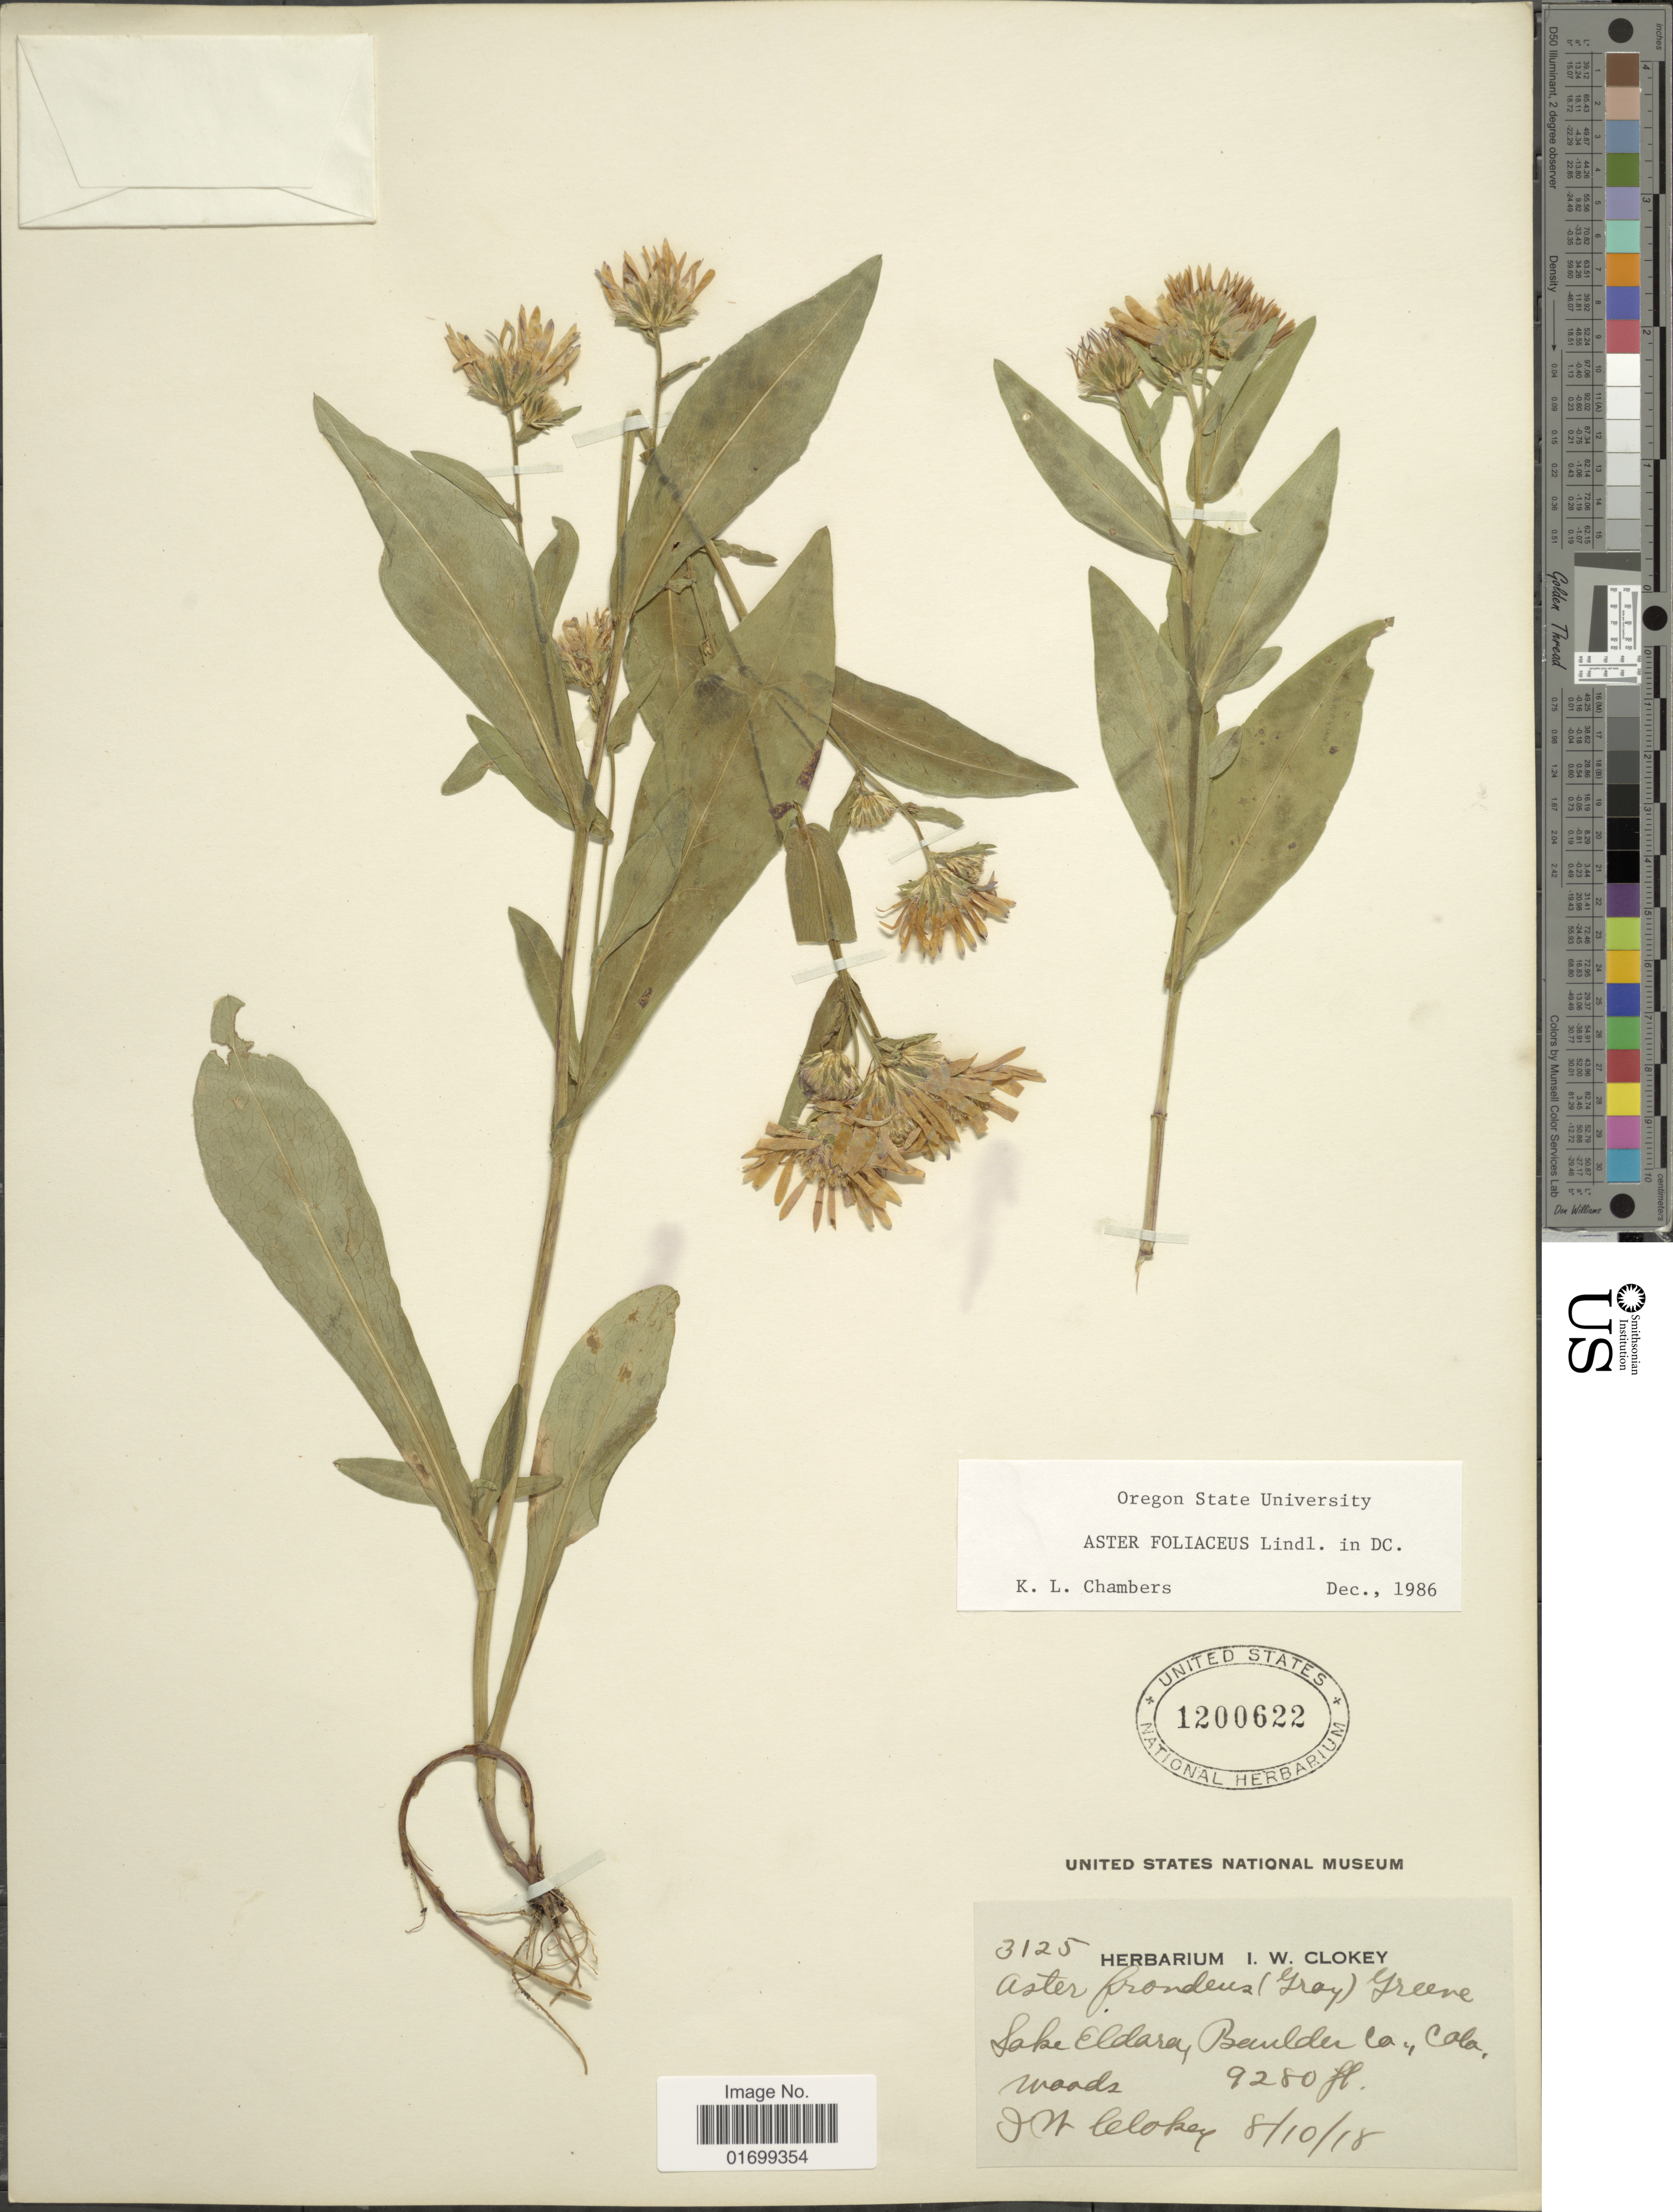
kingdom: Plantae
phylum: Tracheophyta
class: Magnoliopsida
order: Asterales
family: Asteraceae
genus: Symphyotrichum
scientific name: Symphyotrichum foliaceum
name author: (Lindl. ex DC.) G.L. Nesom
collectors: I. W. Clokey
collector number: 3125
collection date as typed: Transcribed d/m/y: 10/8/18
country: United States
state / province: Colorado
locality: Lake Eldara, Boulder Co.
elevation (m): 2829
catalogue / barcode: US 1200622